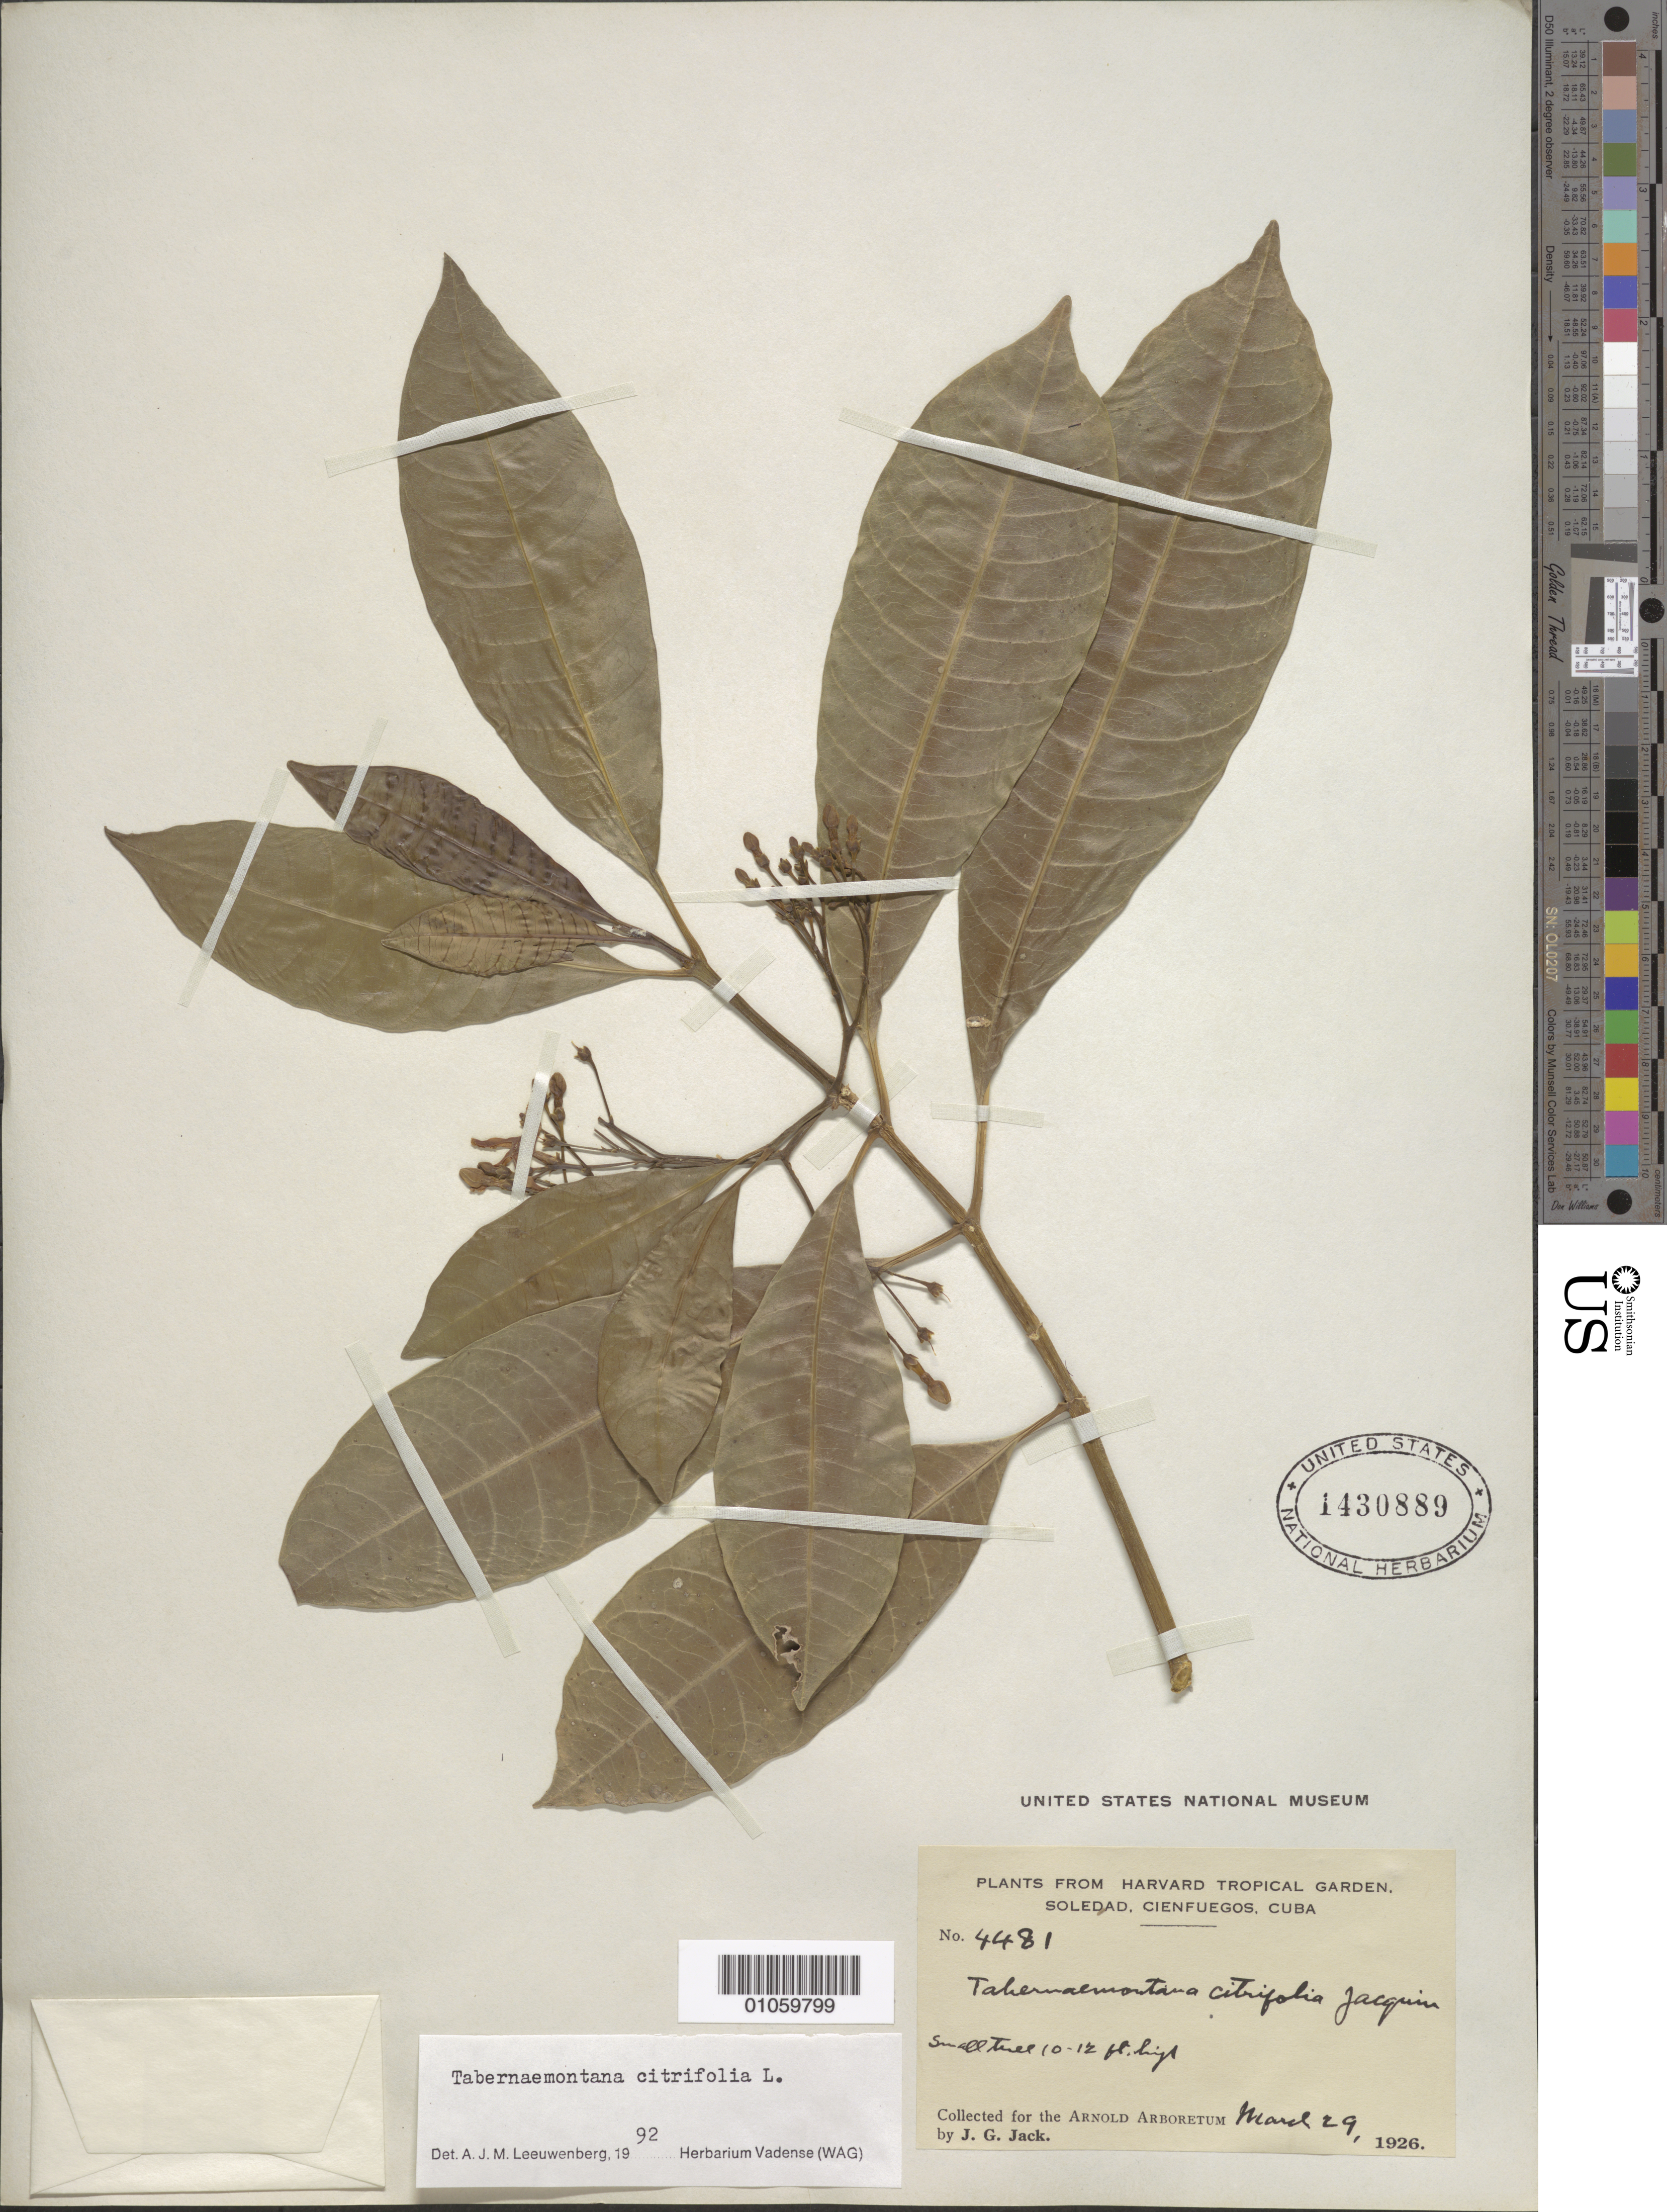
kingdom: Plantae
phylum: Tracheophyta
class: Magnoliopsida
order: Gentianales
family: Apocynaceae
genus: Tabernaemontana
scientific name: Tabernaemontana citrifolia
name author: L.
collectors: J. G. Jack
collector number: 4481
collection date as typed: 29 Mar 1926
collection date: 1926-03-29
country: Cuba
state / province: Cienfuegos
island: Cuba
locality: Soledad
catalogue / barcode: US 1430889